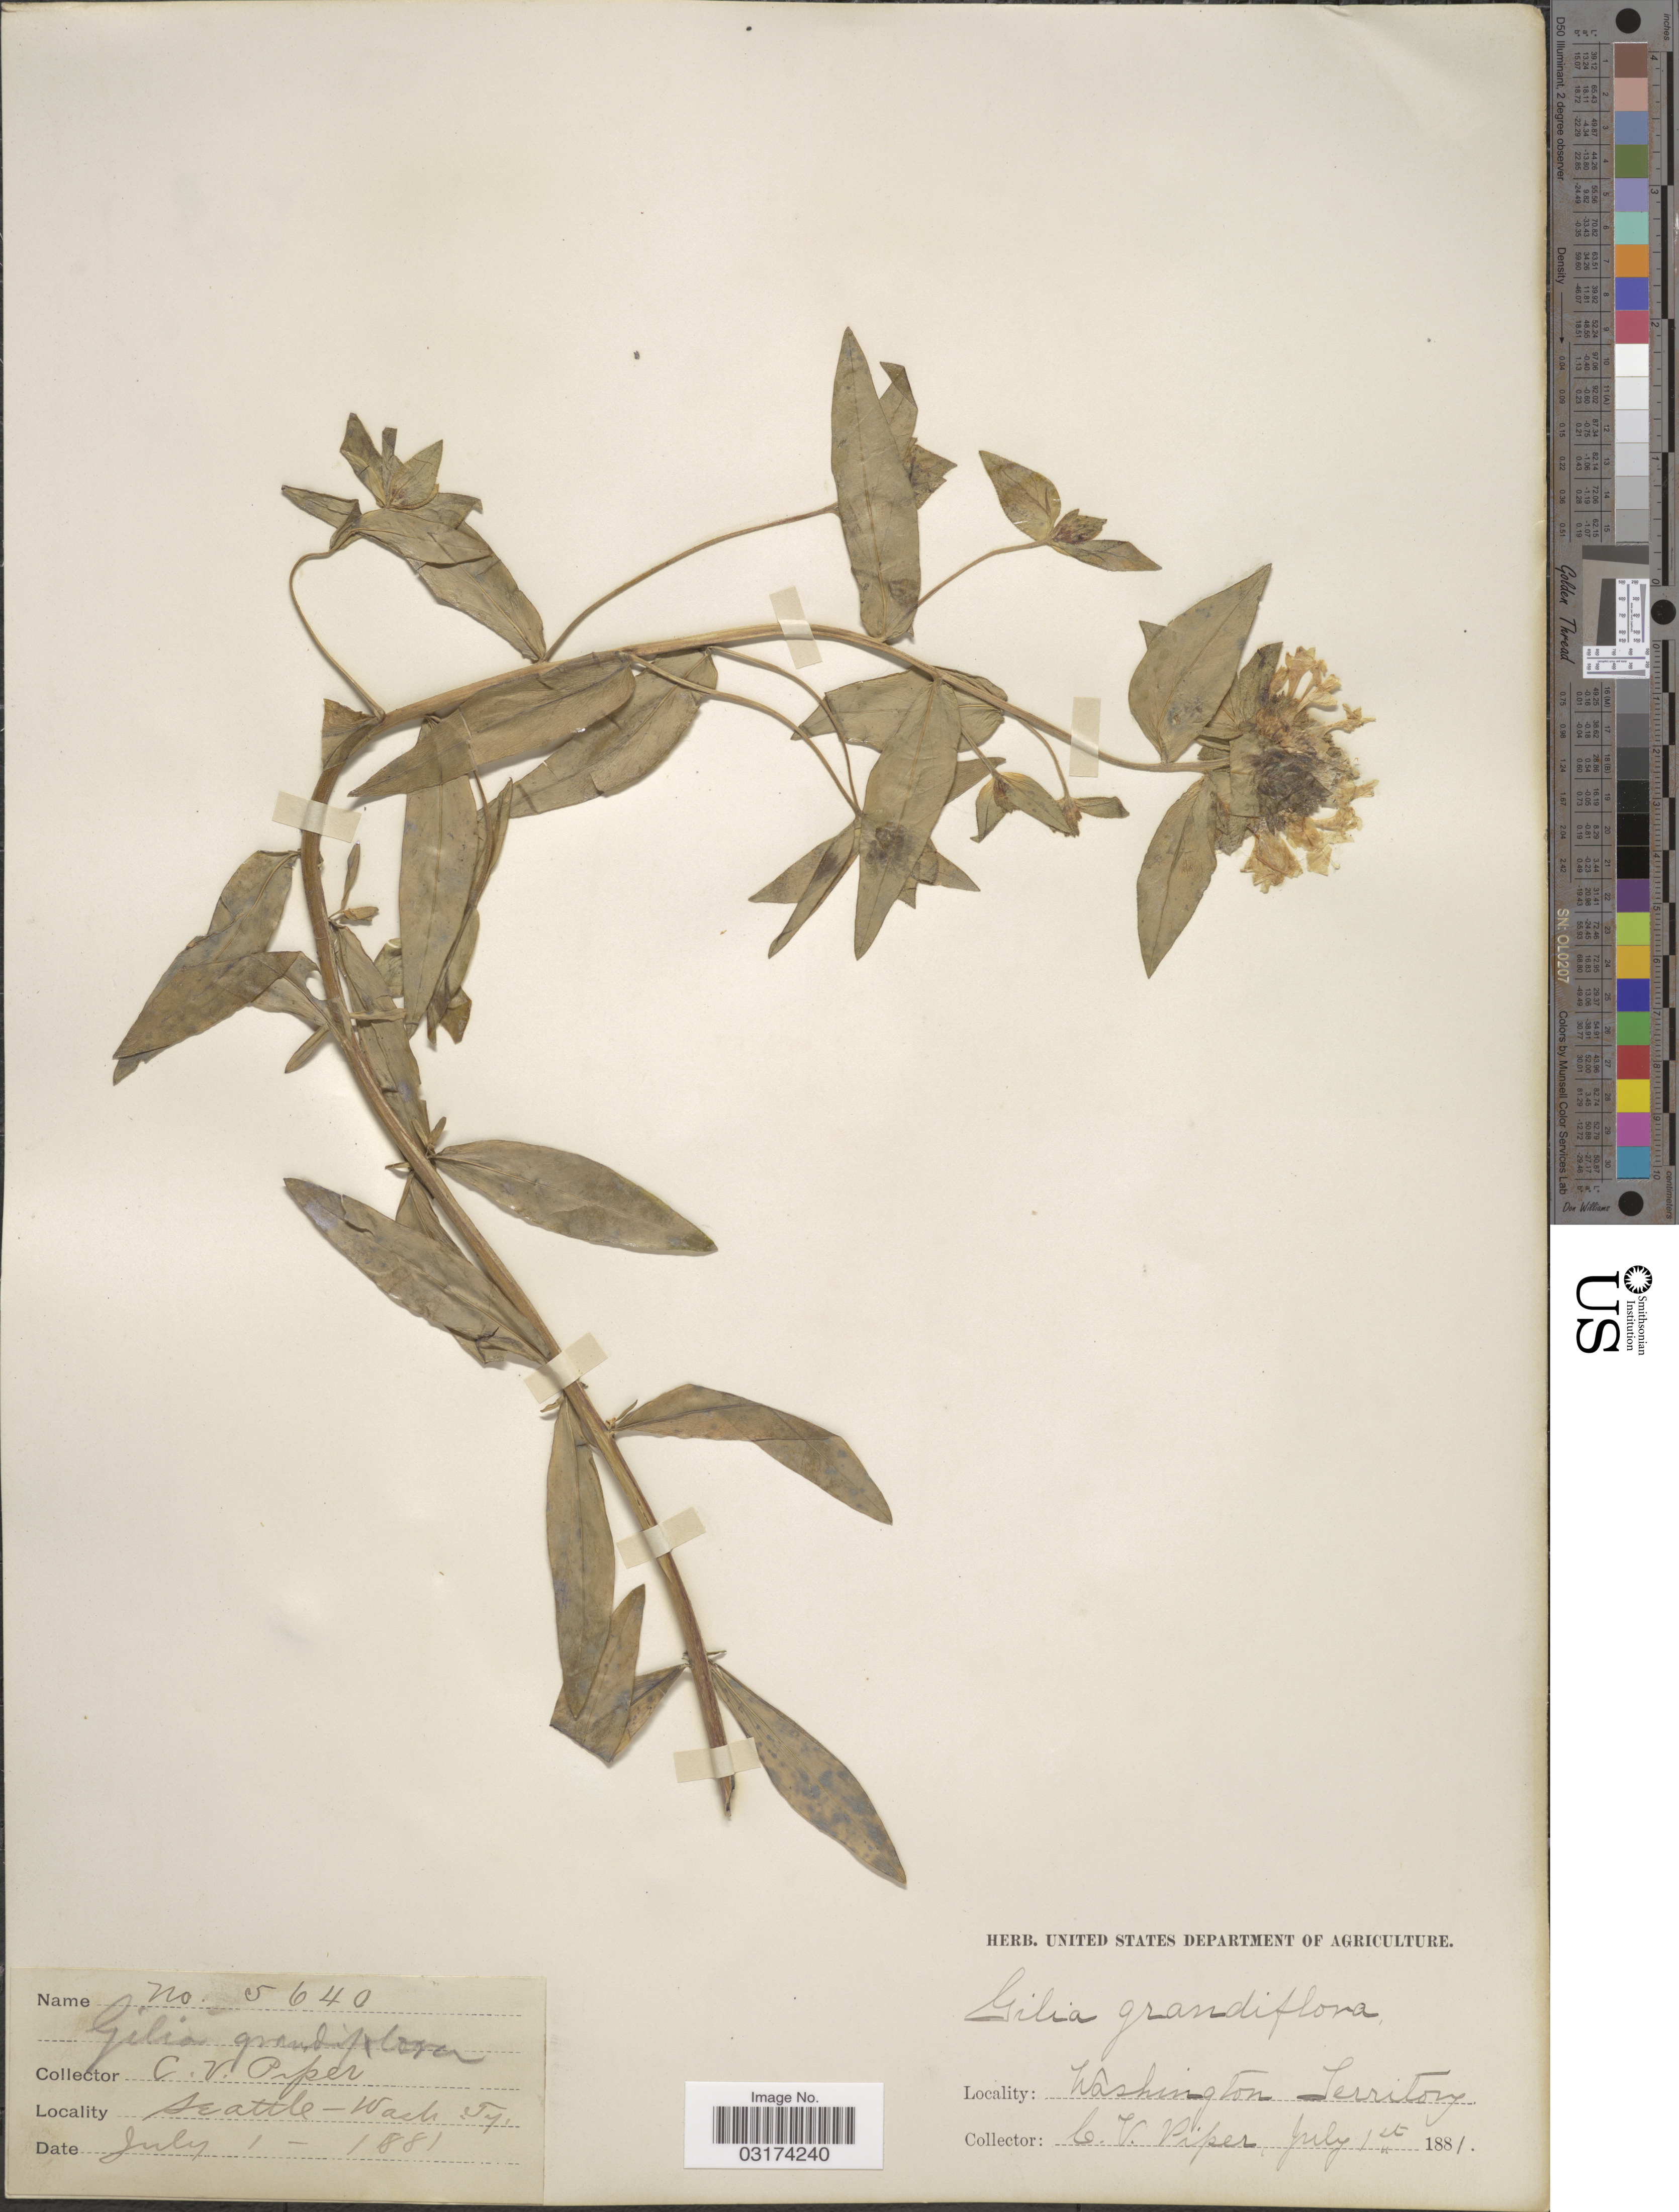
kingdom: Plantae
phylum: Tracheophyta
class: Magnoliopsida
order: Ericales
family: Polemoniaceae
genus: Collomia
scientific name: Collomia grandiflora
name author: Douglas ex Lindl.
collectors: C. V. Piper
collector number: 5640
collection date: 1881-07-01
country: United States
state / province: Washington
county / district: King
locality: Washington Territory. Seattle.